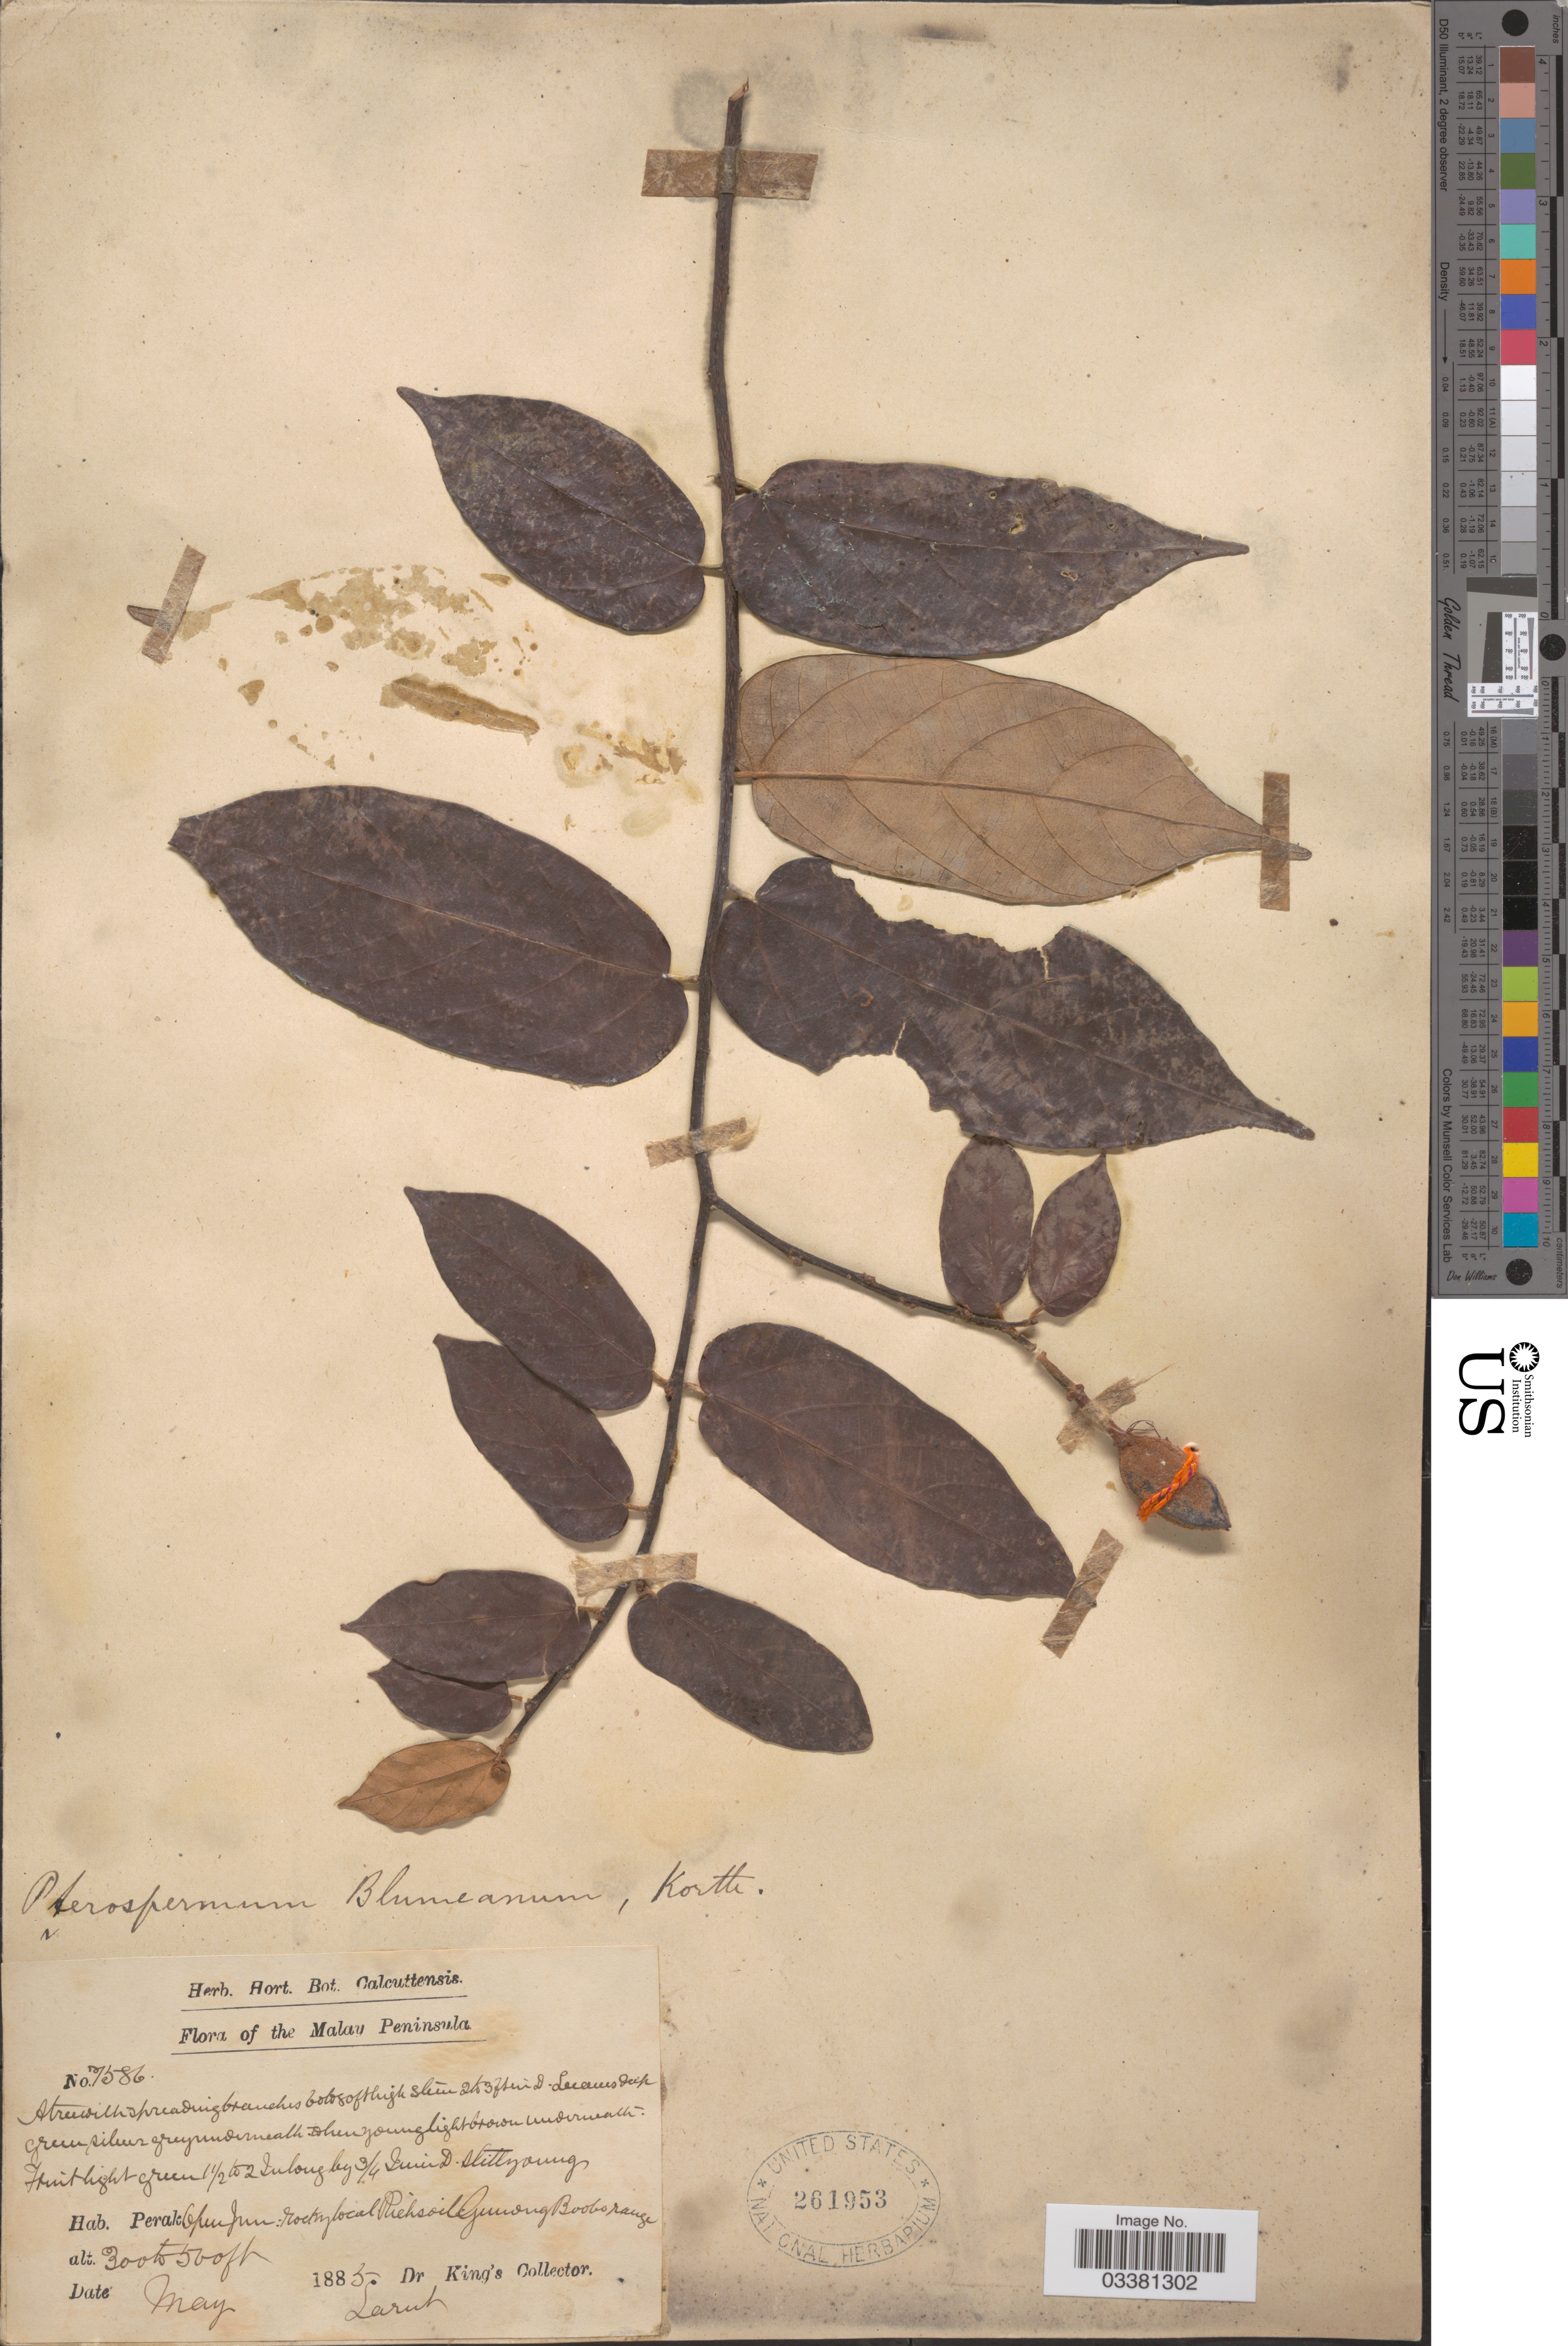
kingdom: Plantae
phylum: Tracheophyta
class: Magnoliopsida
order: Malvales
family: Malvaceae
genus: Pterospermum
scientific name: Pterospermum blumeanum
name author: Korth.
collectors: Dr. King's collector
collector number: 7586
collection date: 1885-05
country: Malaysia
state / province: Perak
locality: Malay Peninsula. Open Jun [interpreted]: rocky local rich soil Gunong Boobo range.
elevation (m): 91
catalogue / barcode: US 261953